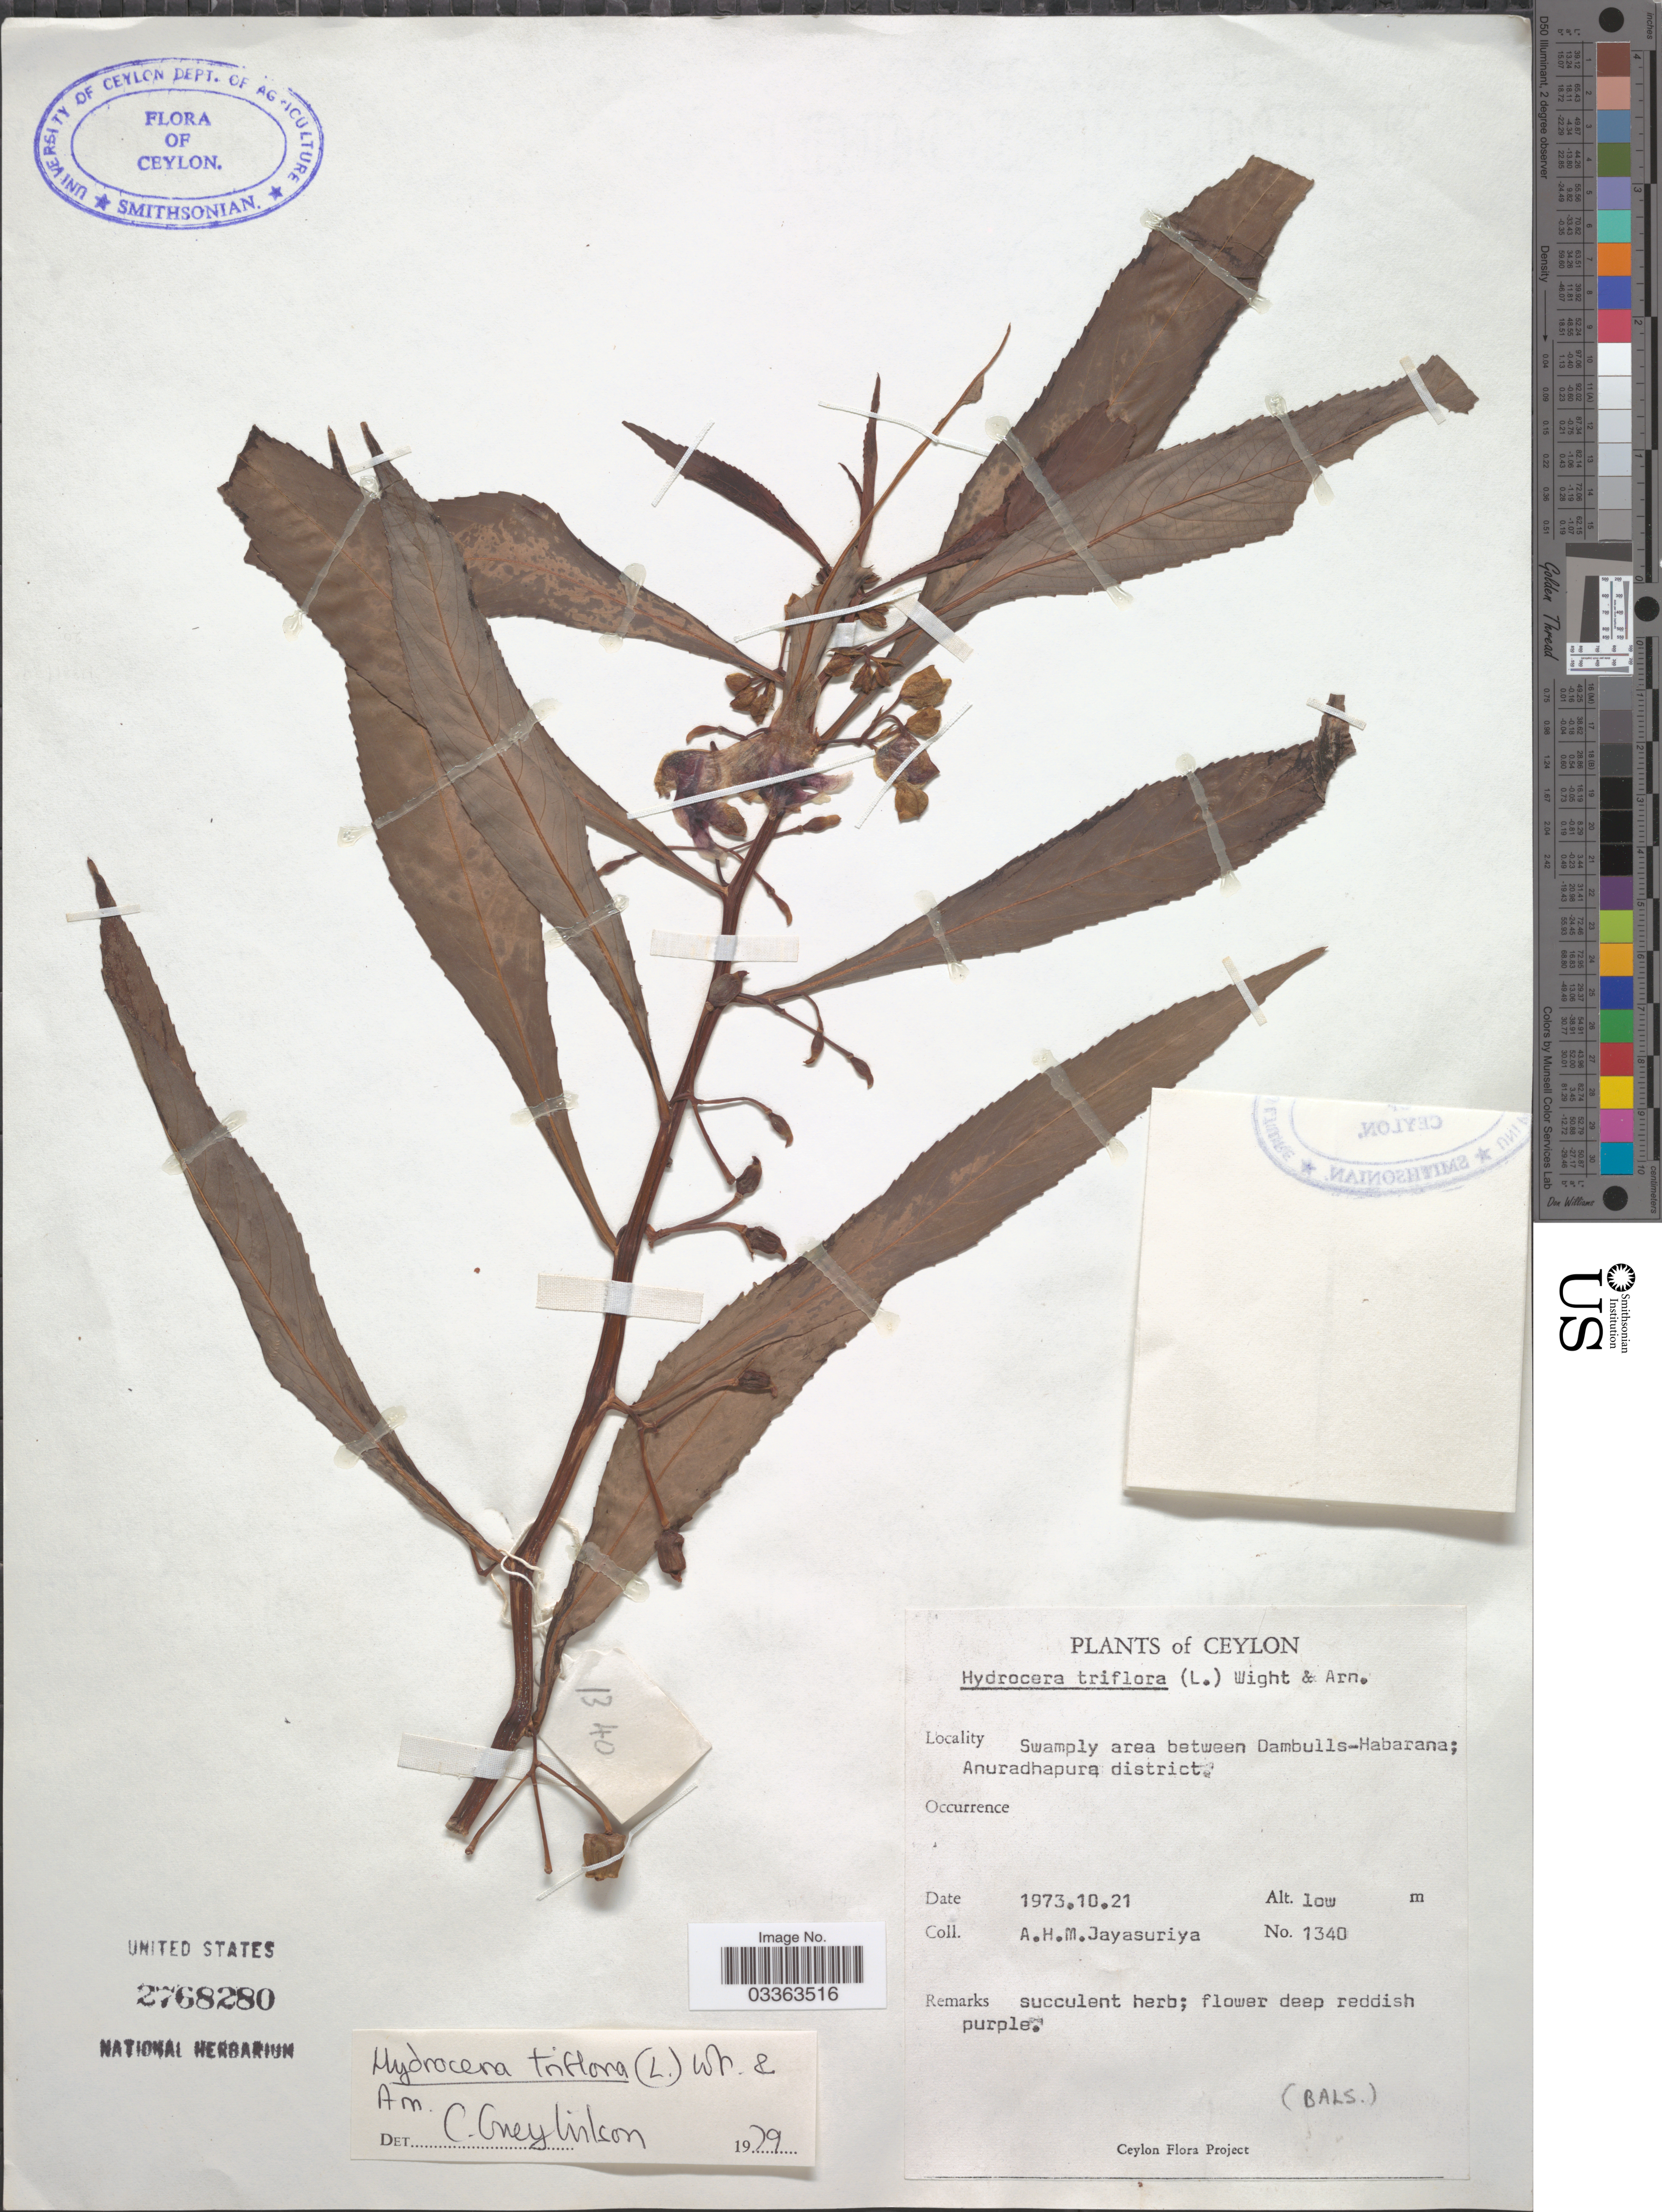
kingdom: Plantae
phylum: Tracheophyta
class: Magnoliopsida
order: Ericales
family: Balsaminaceae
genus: Hydrocera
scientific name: Hydrocera triflora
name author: (L.) Wight & Arn.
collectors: A. H. Jayasuriya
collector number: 1340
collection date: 1973-10-21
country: Sri Lanka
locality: Ceylon, Swamply area between Dambulls-Habarana; Anuradhapura district.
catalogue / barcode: US 2768280